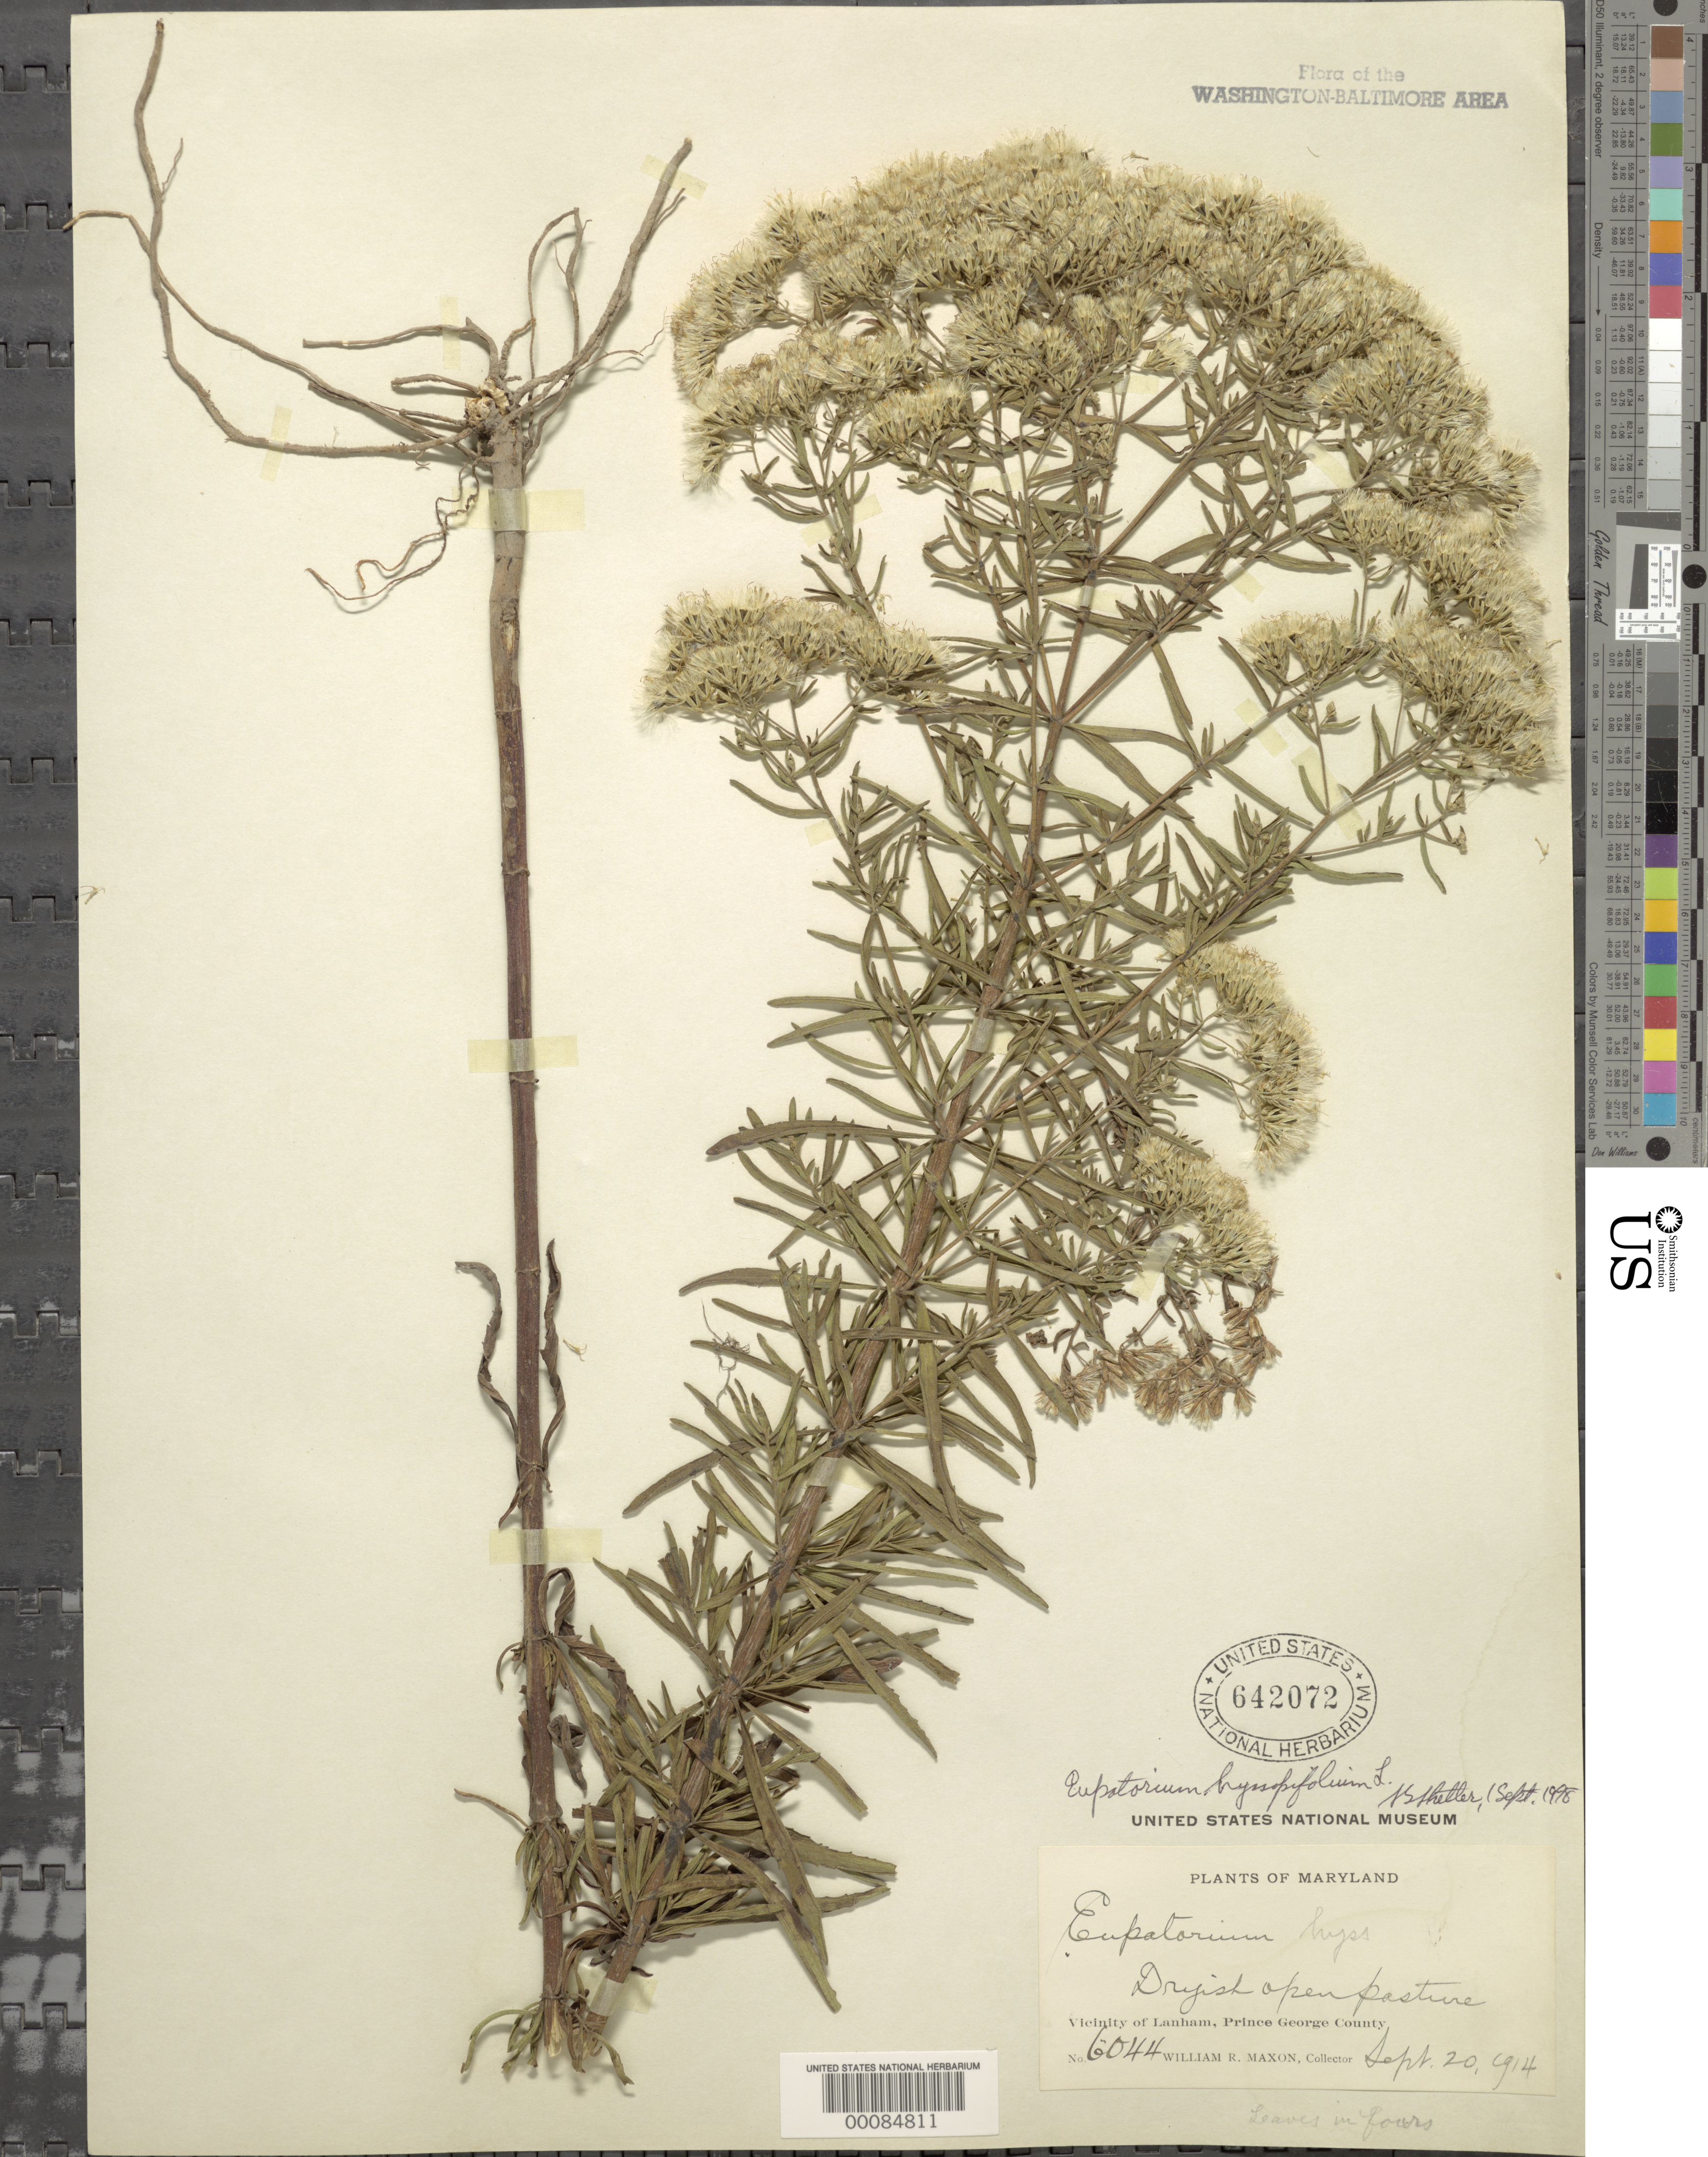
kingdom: Plantae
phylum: Tracheophyta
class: Magnoliopsida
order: Asterales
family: Asteraceae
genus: Eupatorium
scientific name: Eupatorium hyssopifolium var. laciniatum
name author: A. Gray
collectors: W. R. Maxon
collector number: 6044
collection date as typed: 20 Sep 1914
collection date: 1914-09-20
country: United States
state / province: Maryland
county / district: Prince George's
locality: Lanham vicinity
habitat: Dryish open pasture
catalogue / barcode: US 642072